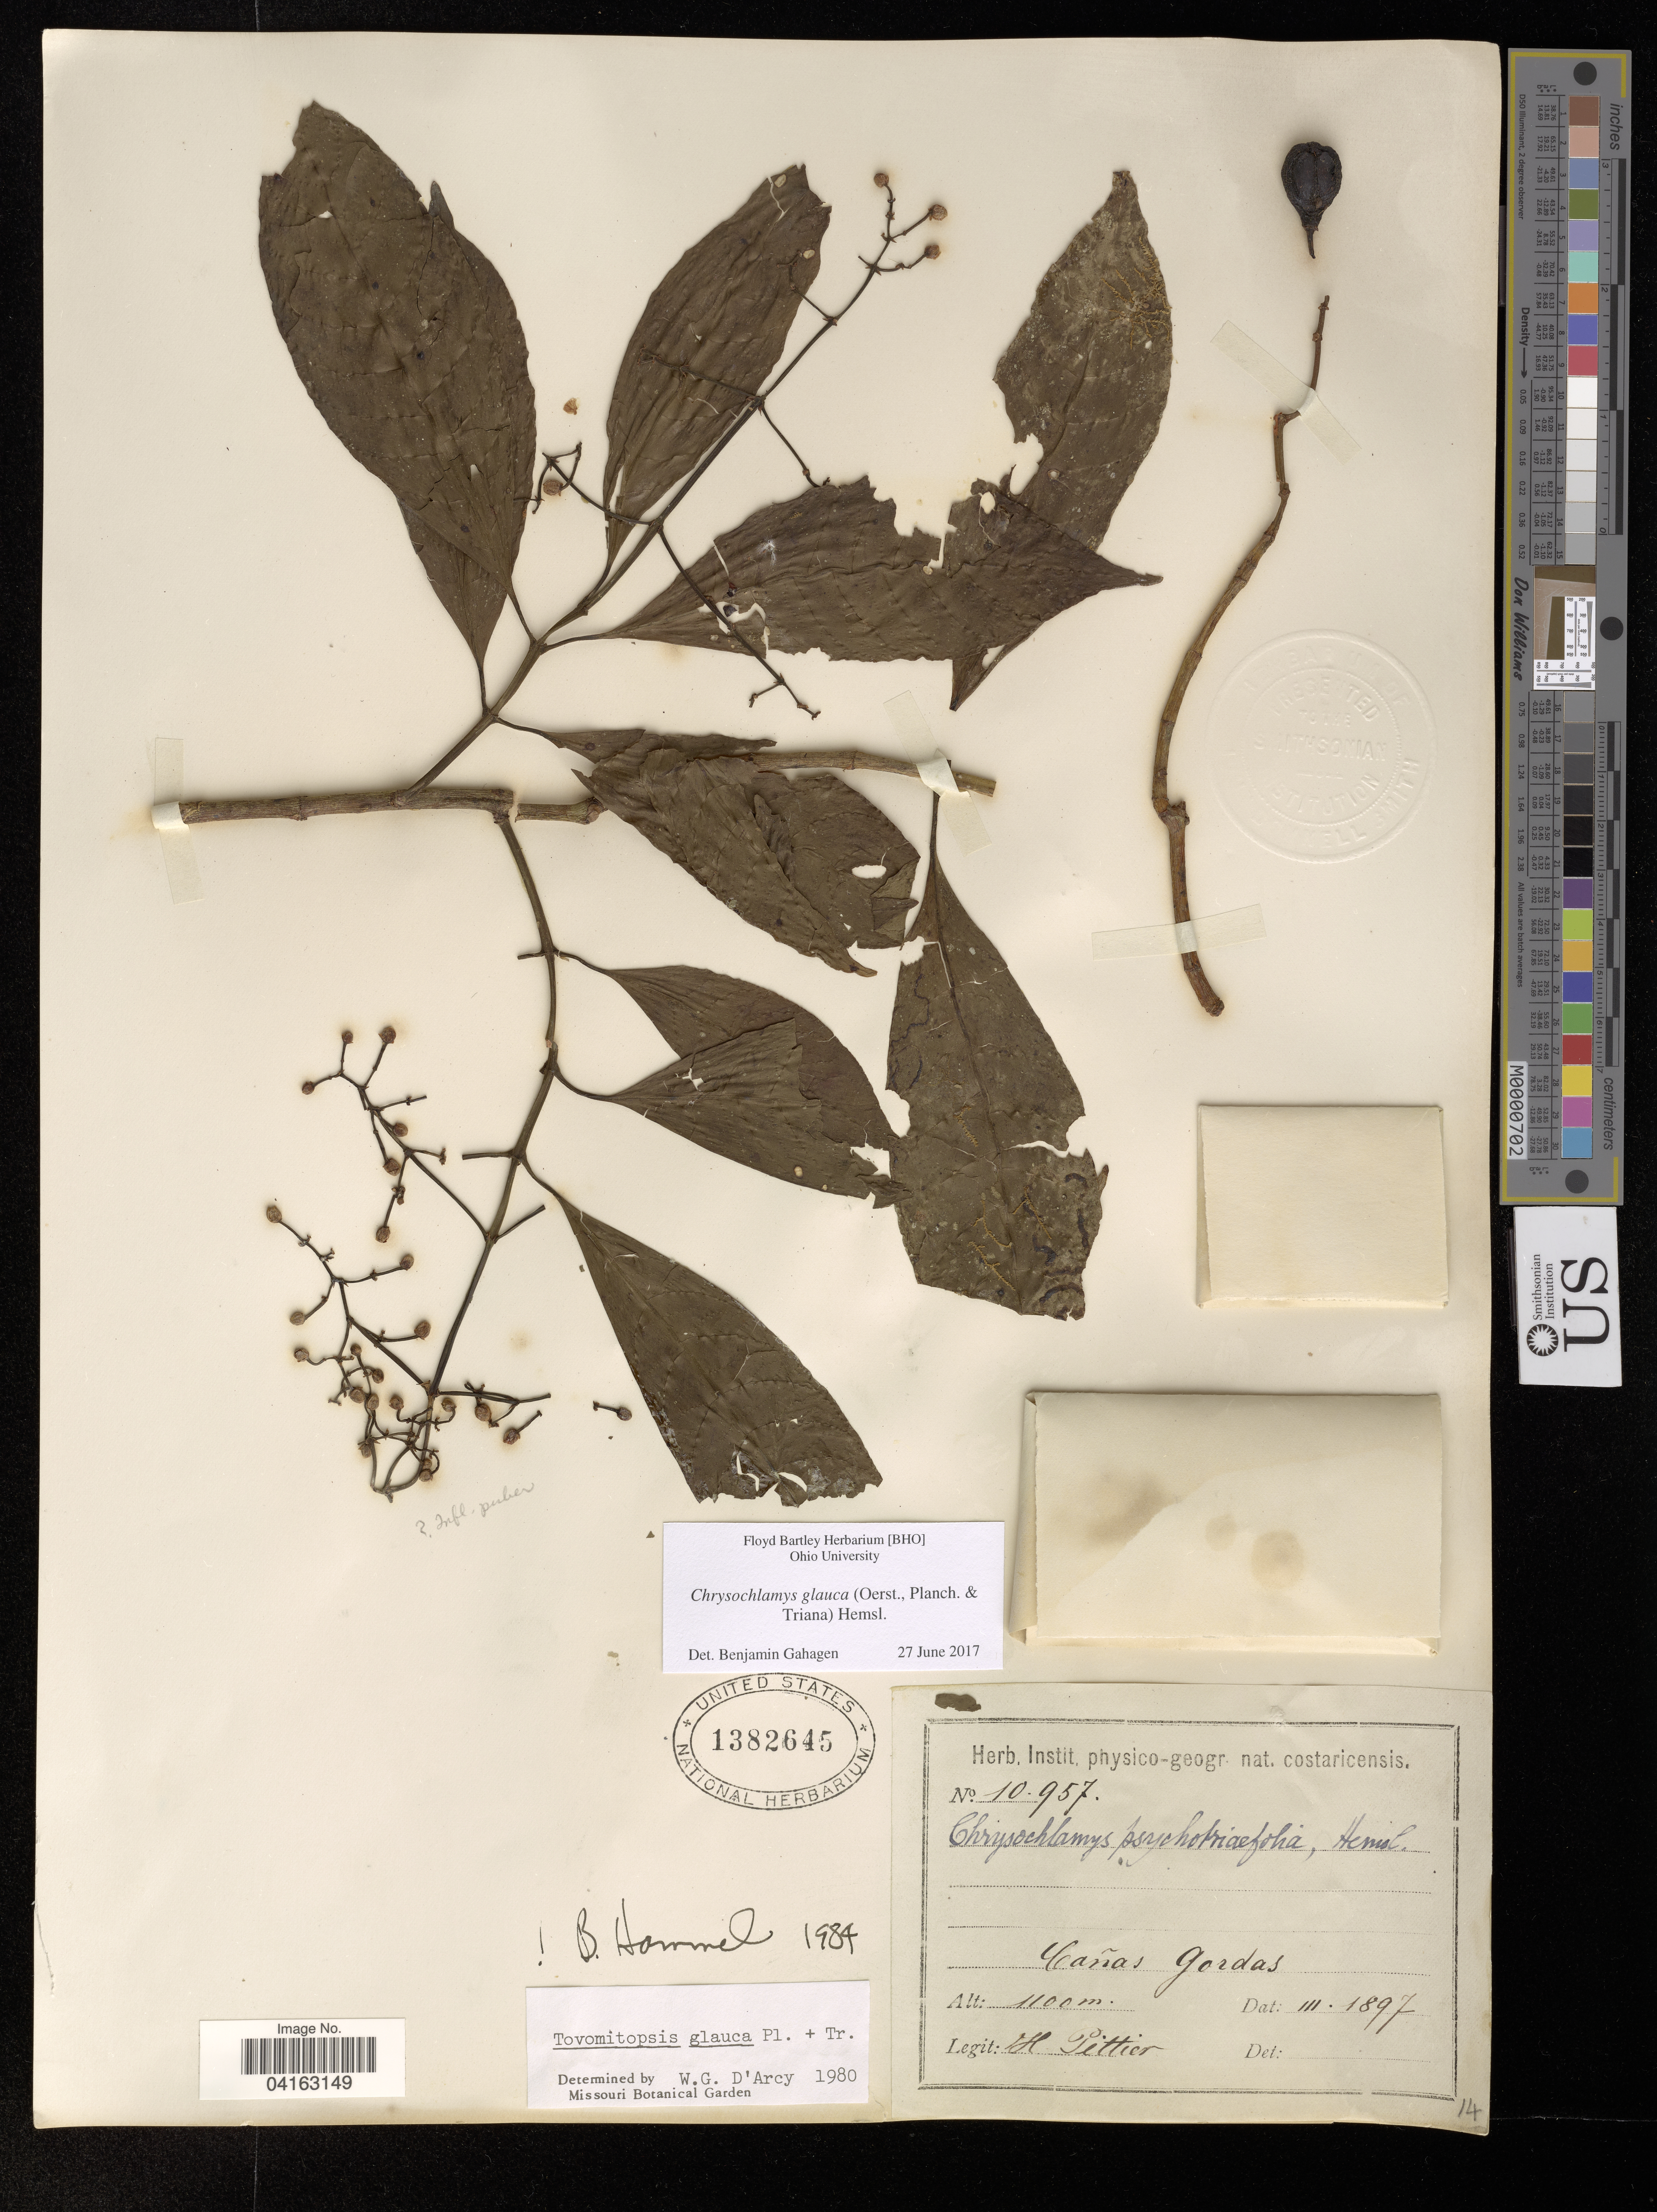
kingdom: Plantae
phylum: Tracheophyta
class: Magnoliopsida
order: Malpighiales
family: Clusiaceae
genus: Chrysochlamys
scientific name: Chrysochlamys glauca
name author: (Oerst. ex Planch. & Triana) Hemsl.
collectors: H. F. Pittier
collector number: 10.957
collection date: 1897-03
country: Colombia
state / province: Antioquia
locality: Cañas Gordas.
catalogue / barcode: US 1382645